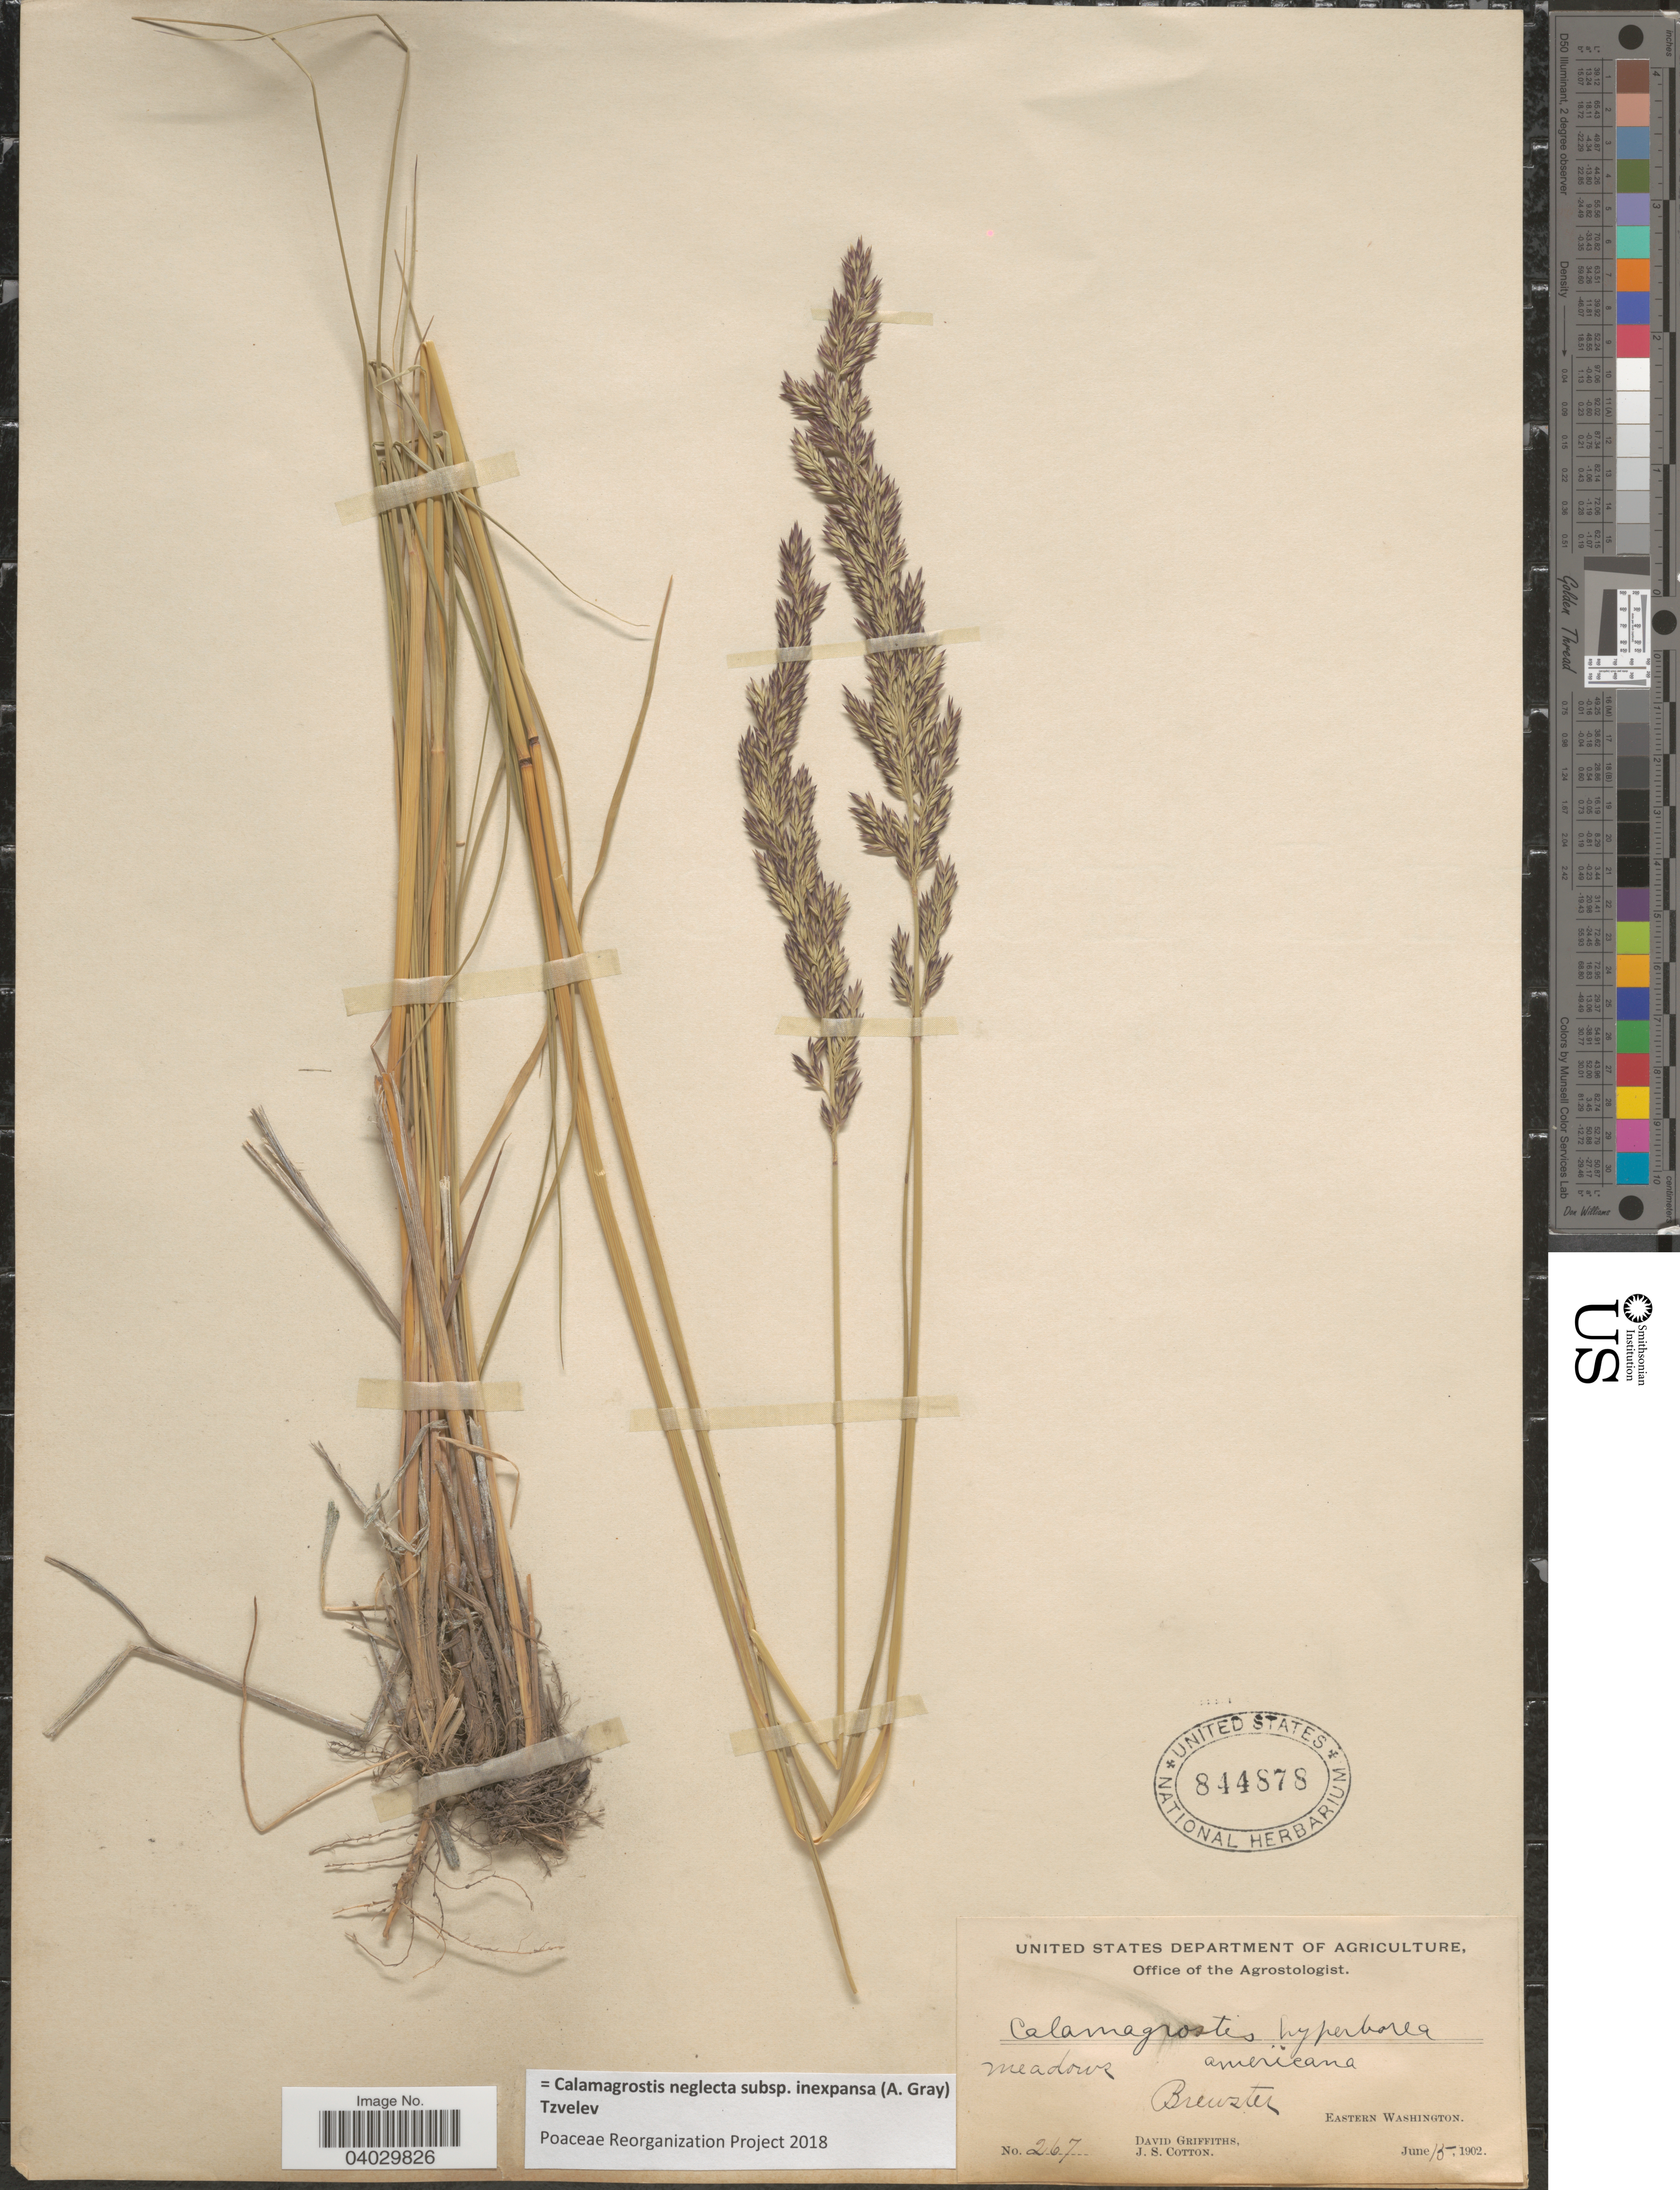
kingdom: Plantae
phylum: Tracheophyta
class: Liliopsida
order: Poales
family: Poaceae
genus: Calamagrostis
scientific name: Calamagrostis neglecta subsp. inexpansa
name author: (A. Gray) Tzvelev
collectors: D. Griffiths & J. S. Cotton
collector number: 267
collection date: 1902-06-15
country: United States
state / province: Washington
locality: Brewster. Eastern Washington.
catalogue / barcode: US 844878